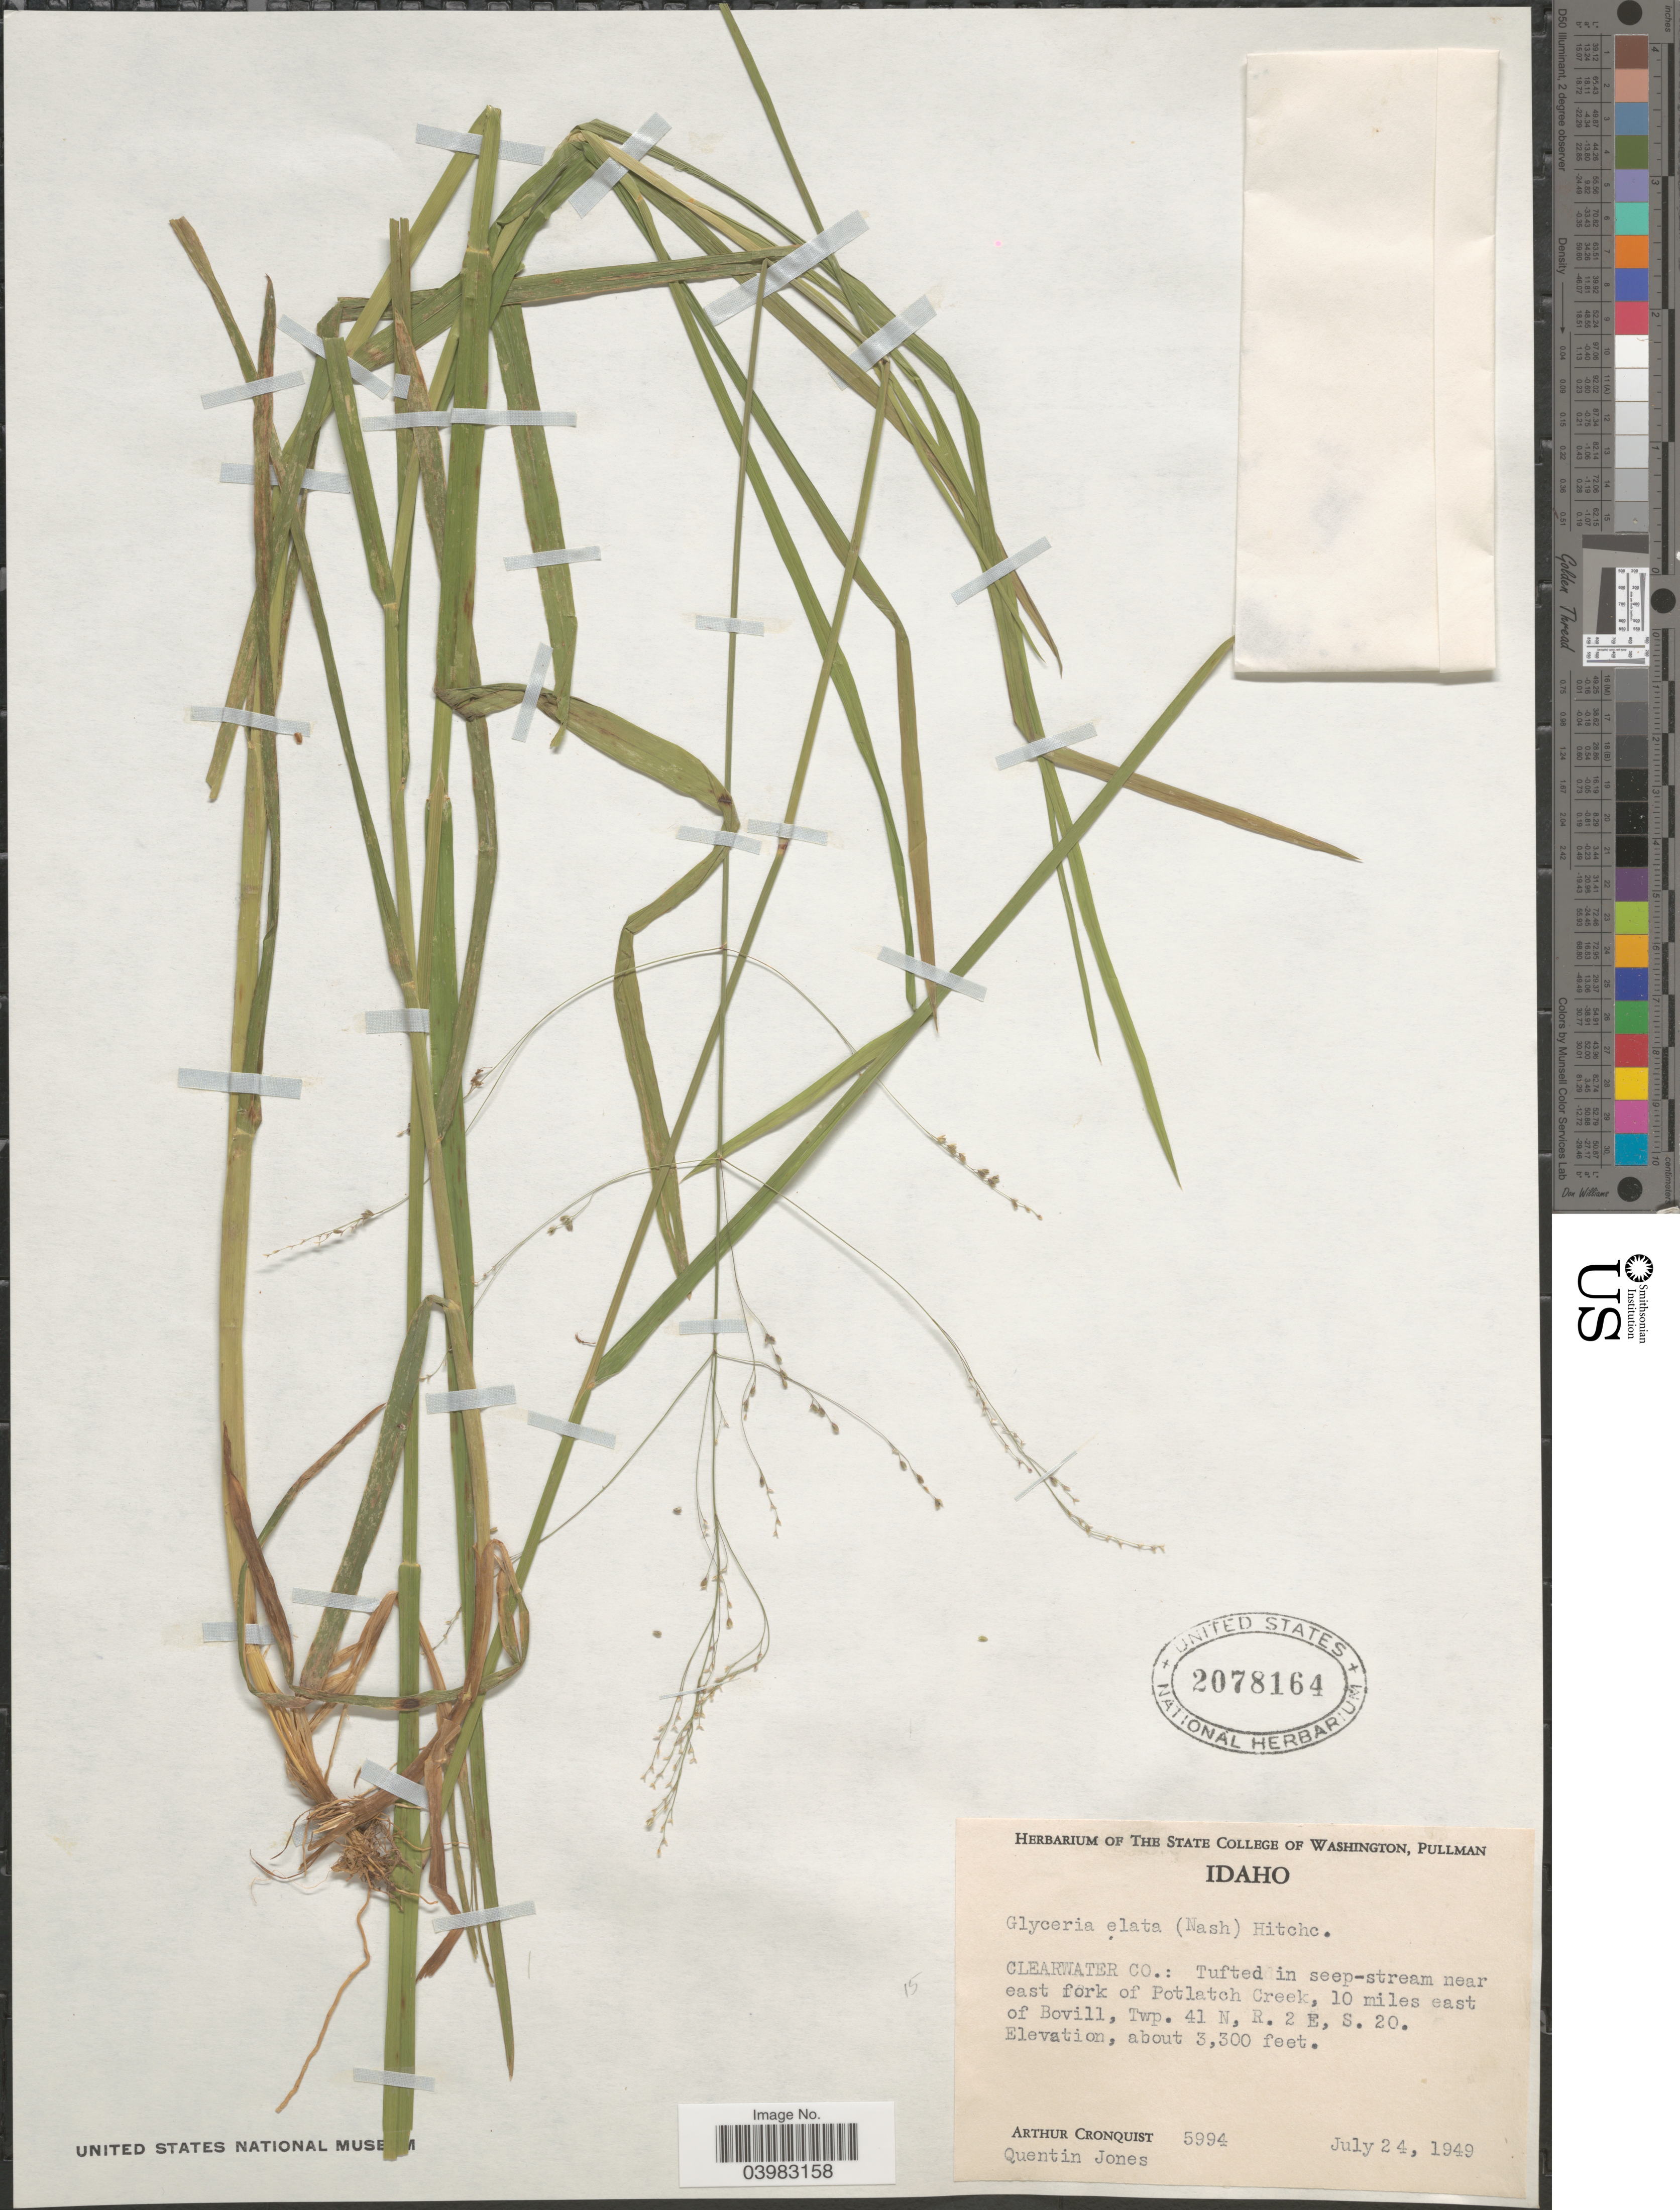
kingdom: Plantae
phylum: Tracheophyta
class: Liliopsida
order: Poales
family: Poaceae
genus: Glyceria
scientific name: Glyceria elata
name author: (Nash) M.E. Jones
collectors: A. J. Cronquist & Q. Jones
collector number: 5994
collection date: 1949-07-24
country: United States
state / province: Idaho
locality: Clearwater Co.: Tufted in seep-stream near east fork of Potlatch Creek, 10 miles east of Bovill, Twp. 41 N, R. 2 E, S. 20.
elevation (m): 1006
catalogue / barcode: US 2078164